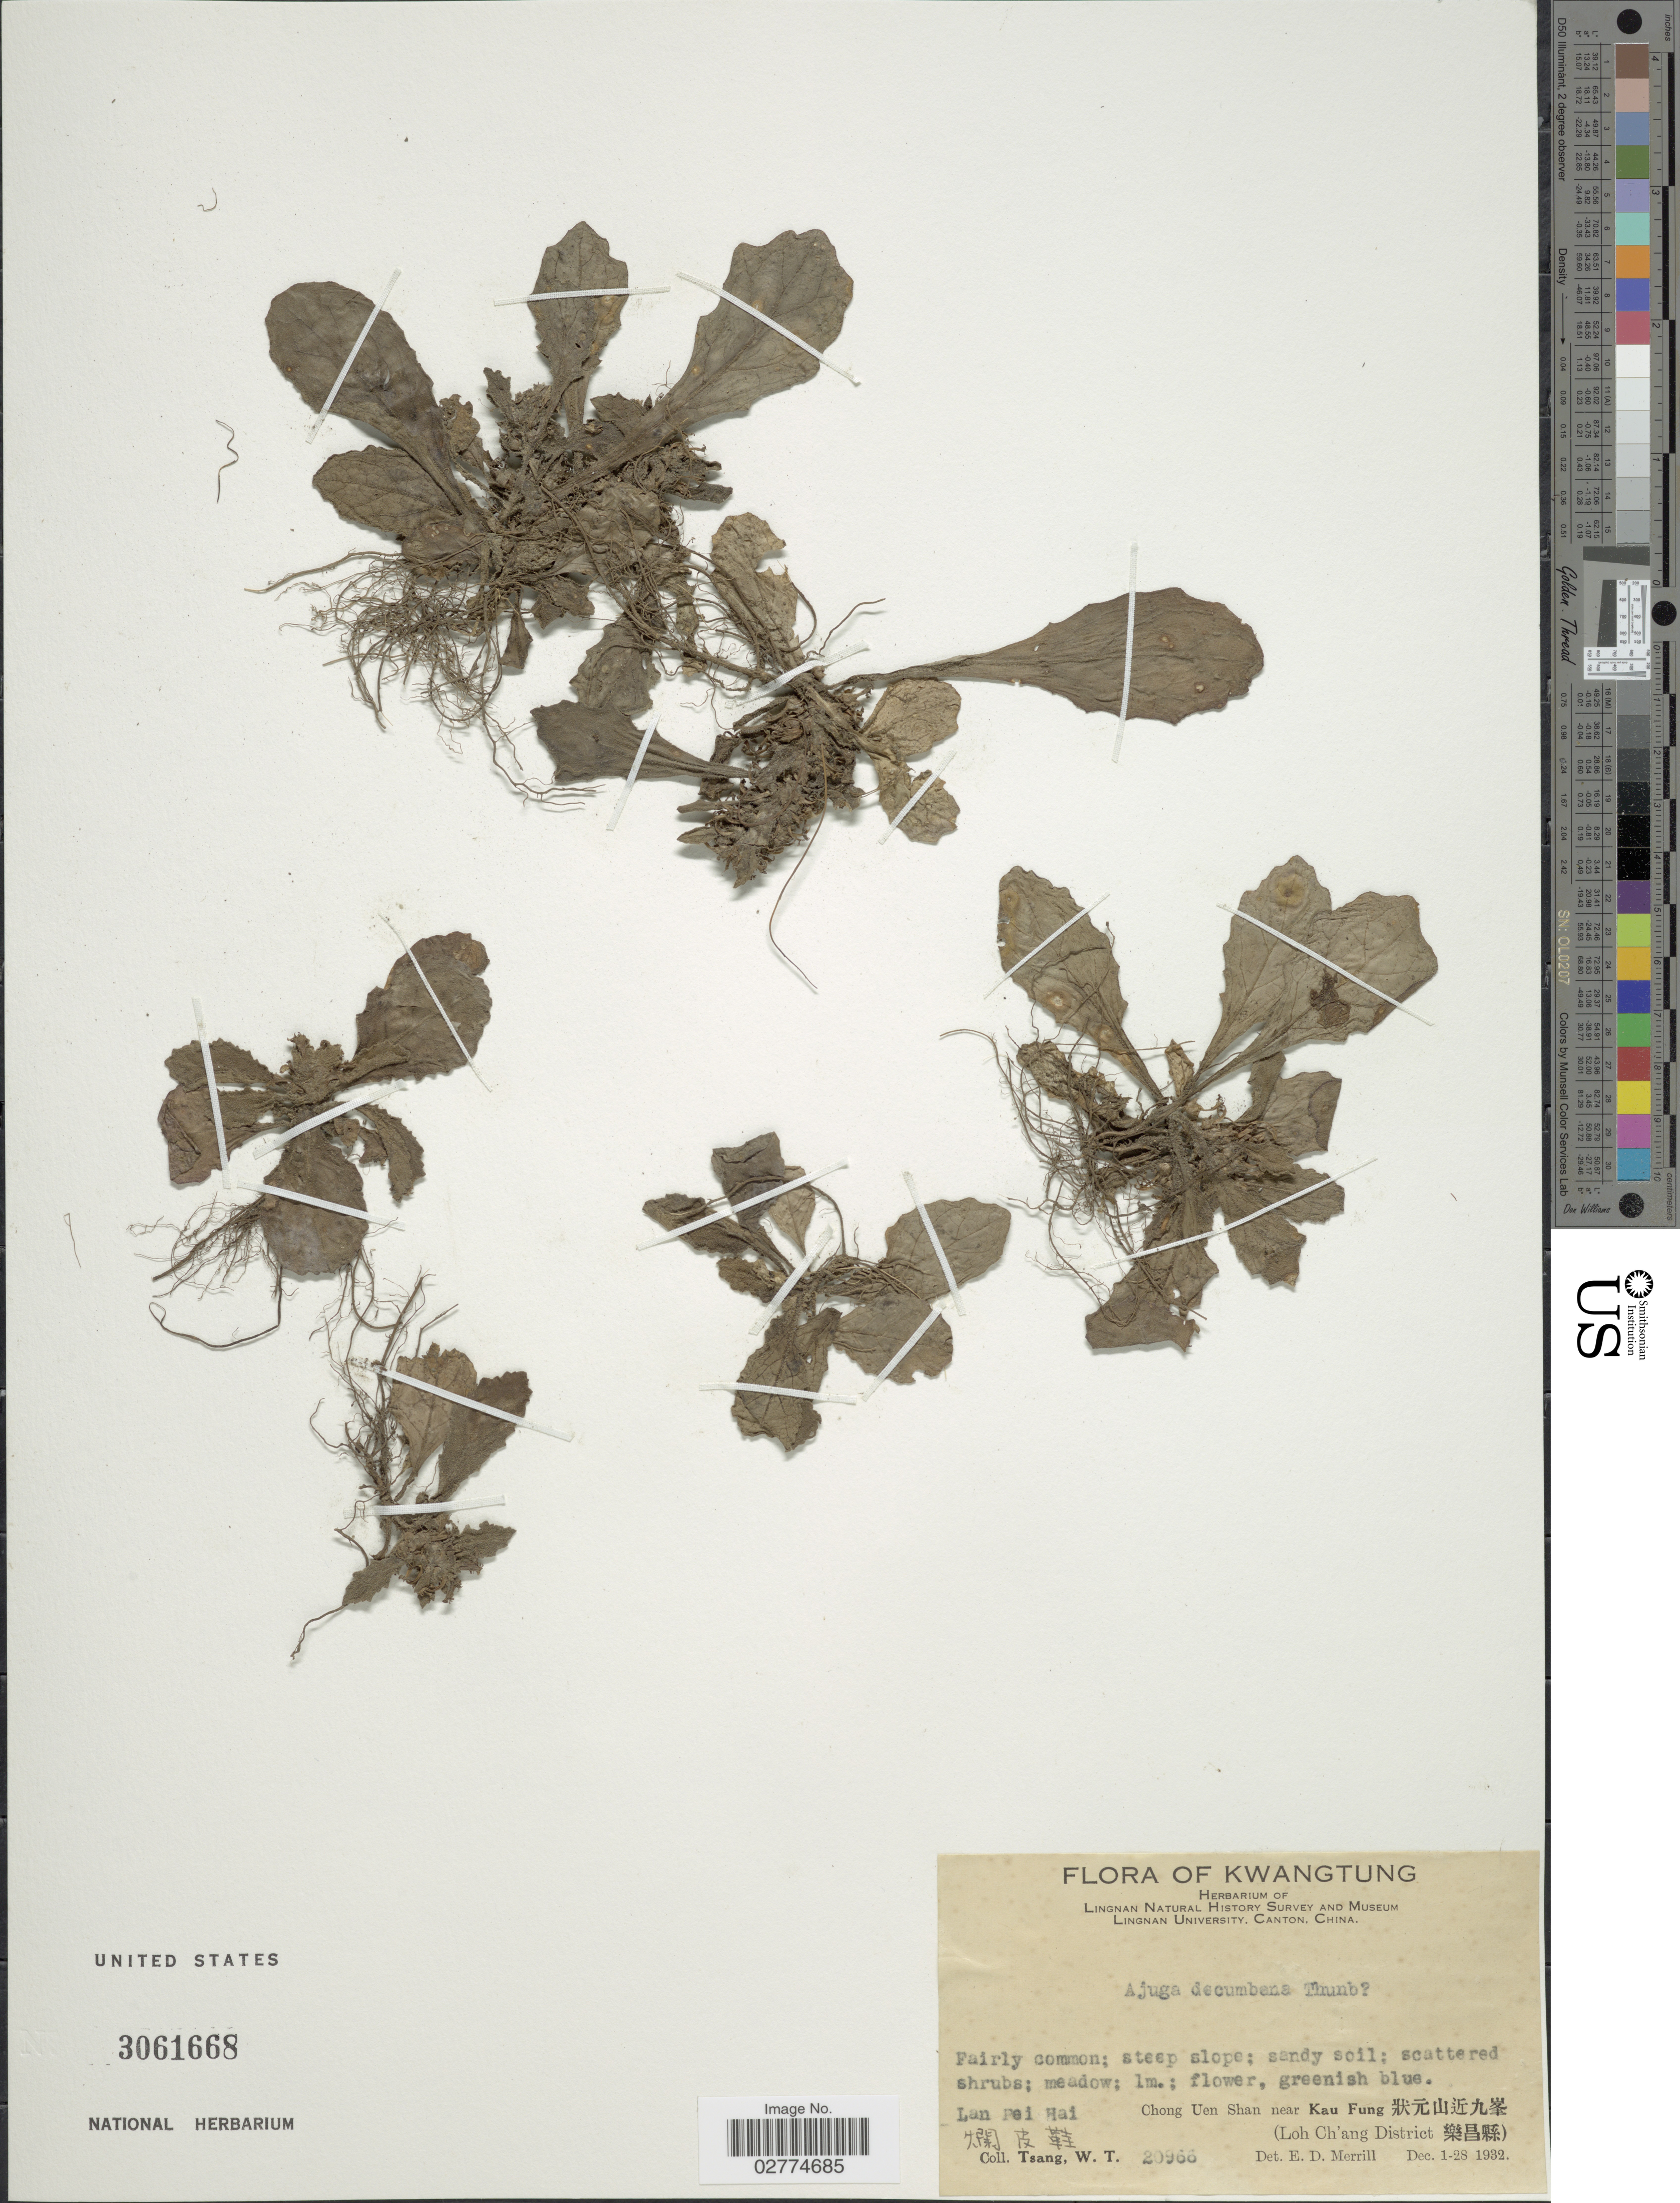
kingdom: Plantae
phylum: Tracheophyta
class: Magnoliopsida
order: Lamiales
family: Lamiaceae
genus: Ajuga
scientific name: Ajuga decumbens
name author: Thunb.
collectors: W. T. Tsang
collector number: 20966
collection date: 1932-12-01/1932-12-28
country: China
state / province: Guangdong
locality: Kwangtung, Lan Pei Hai, Chong Uen Shan near Kau Fung (Loh Ch'ang District).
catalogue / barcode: US 3061668